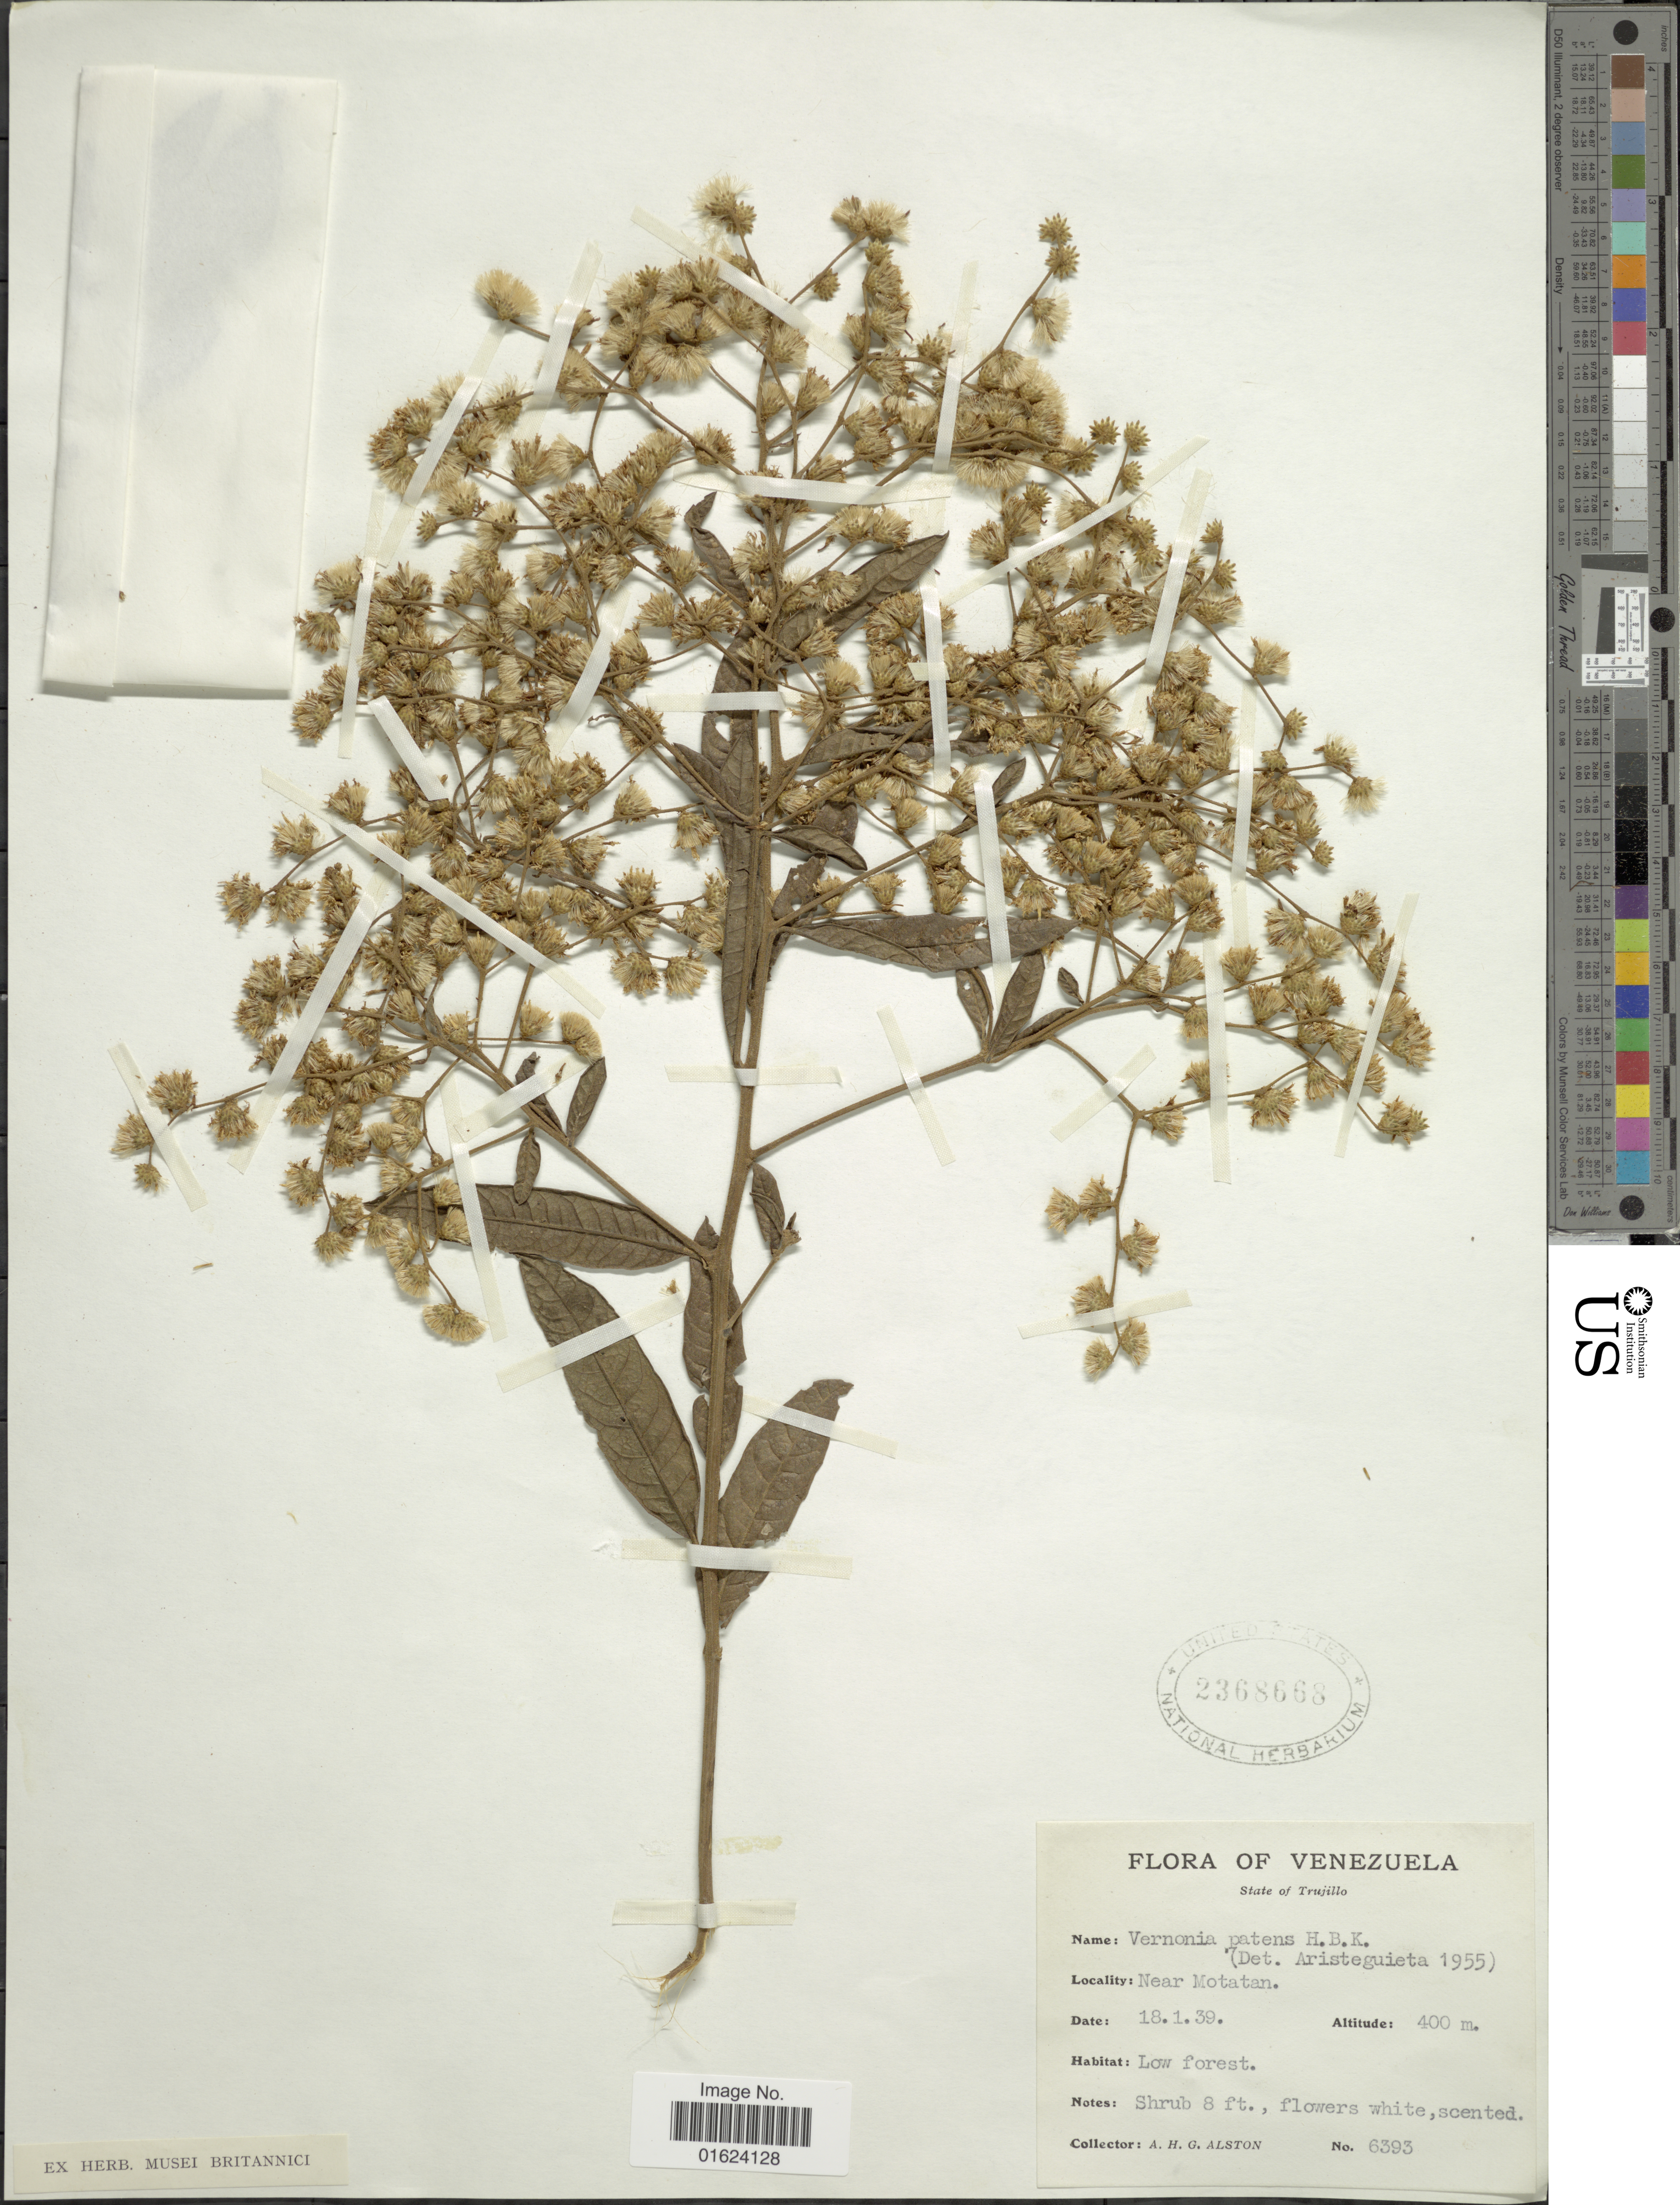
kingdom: Plantae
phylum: Tracheophyta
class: Magnoliopsida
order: Asterales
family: Asteraceae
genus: Vernonanthura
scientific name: Vernonanthura patens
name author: (Kunth) H. Rob.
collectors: A. H. Alston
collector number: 6393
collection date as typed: Transcribed d/m/y: 18/1/39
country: Venezuela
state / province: Trujillo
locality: State of Trujillo, Near Motatan.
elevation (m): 400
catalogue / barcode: US 2368668